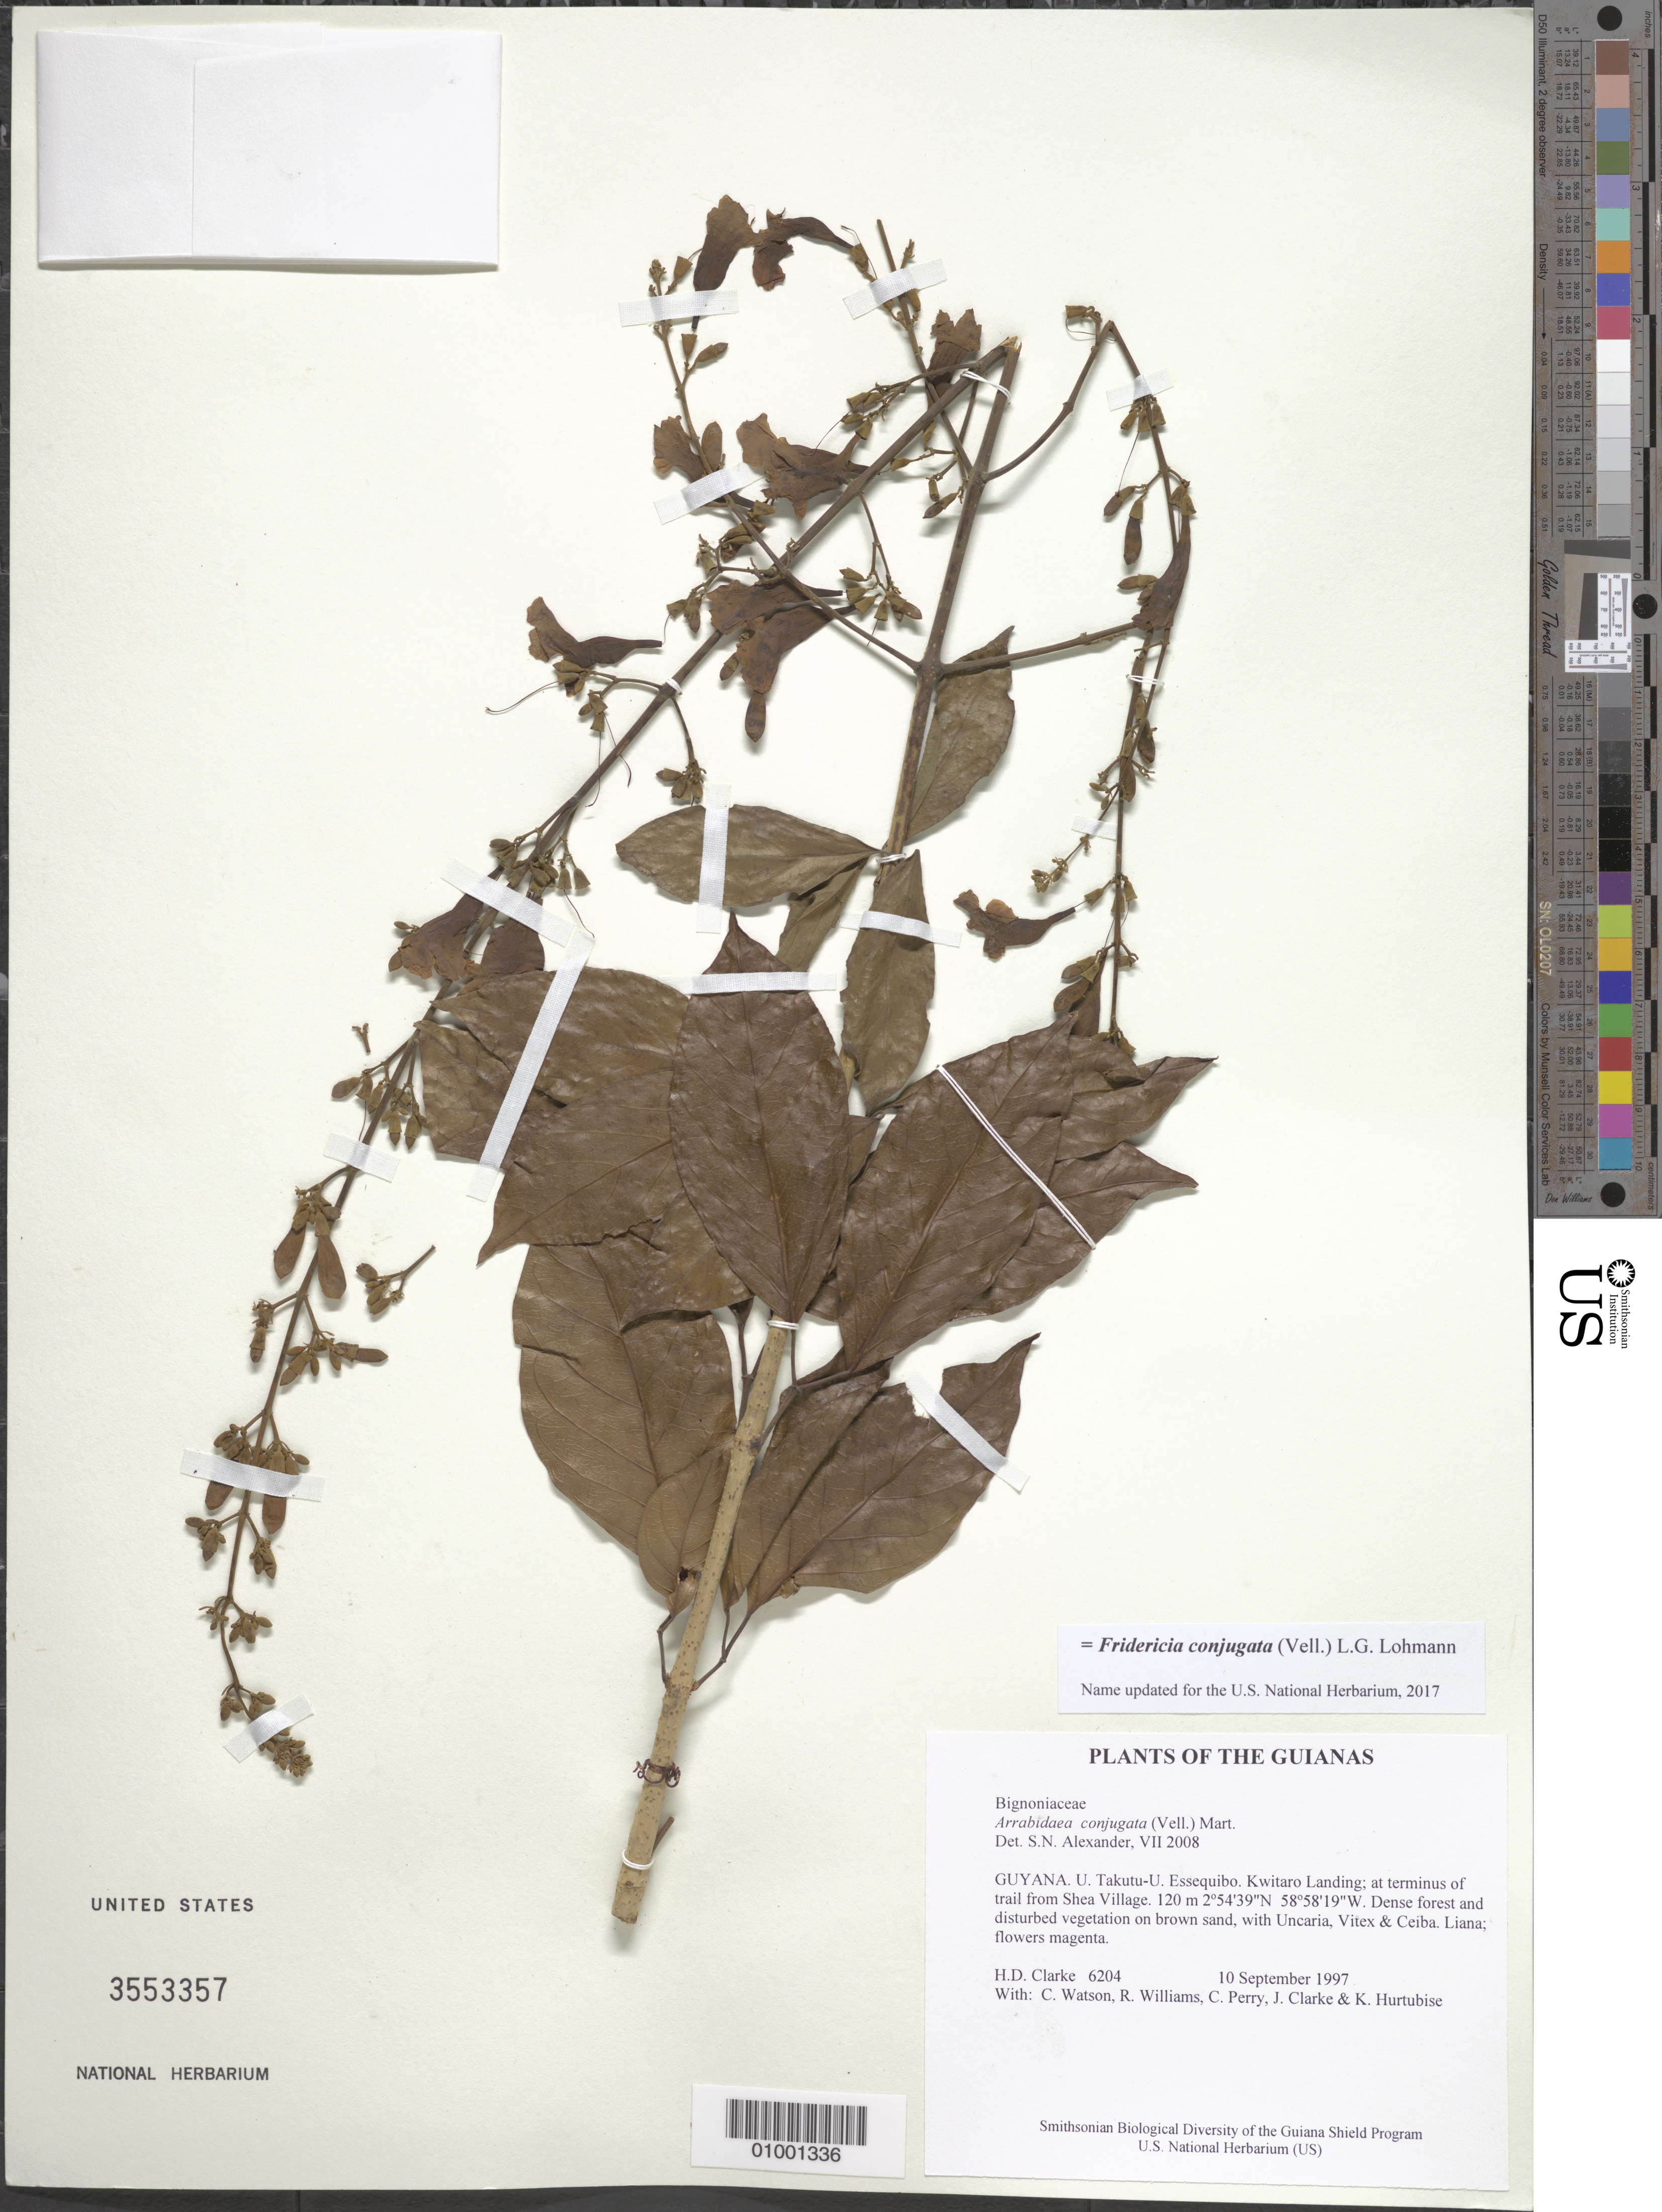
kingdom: Plantae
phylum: Tracheophyta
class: Magnoliopsida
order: Lamiales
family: Bignoniaceae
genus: Arrabidaea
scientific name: Arrabidaea conjugata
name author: (Vell.) Mart.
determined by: Alexander, S. N.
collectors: H. D. Clarke, C. Watson, R. Williams, C. Perry, J. Clarke & K. Hurtubise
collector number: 6204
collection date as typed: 10 September 1997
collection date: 1997-09-10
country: Guyana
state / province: U. Takutu-U. Essequibo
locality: Kwitaro Landing; at terminus of trail from Shea Village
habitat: Dense forest and disturbed vegetation on brown sand, with Uncaria, Vitex & Ceiba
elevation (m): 120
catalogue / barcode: US 3553357